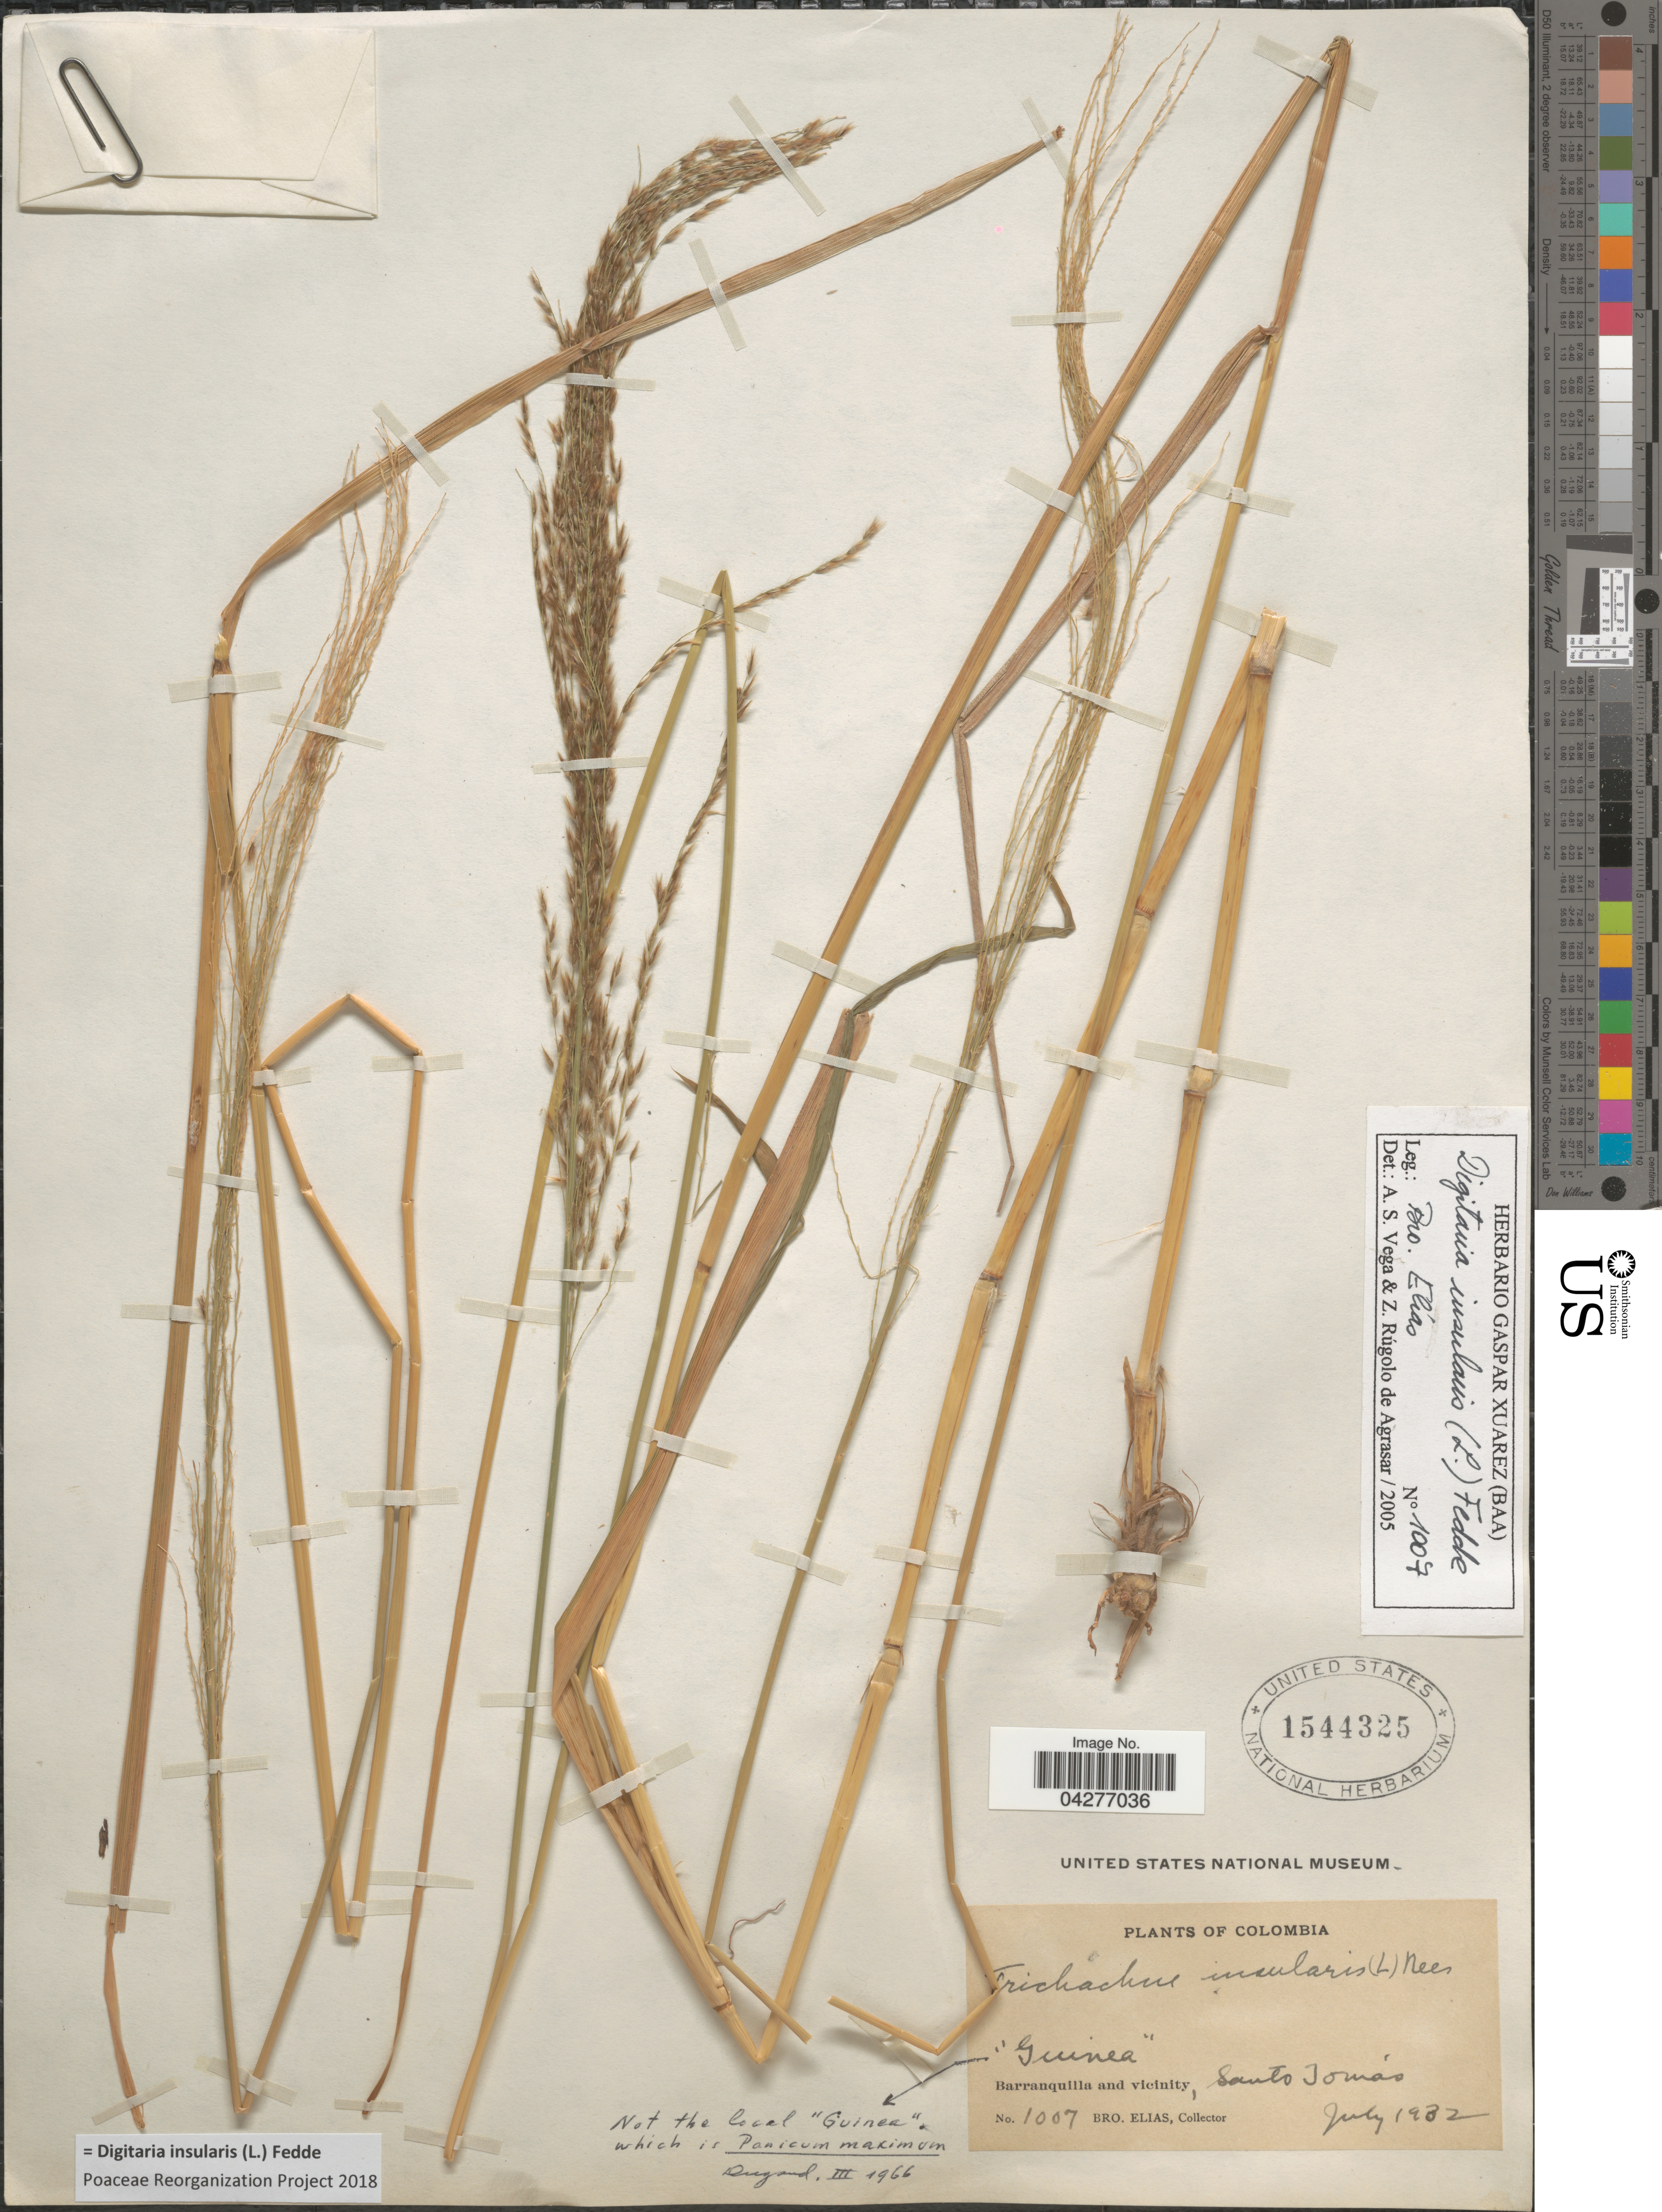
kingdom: Plantae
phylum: Tracheophyta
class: Liliopsida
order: Poales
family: Poaceae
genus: Digitaria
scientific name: Digitaria insularis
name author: (L.) Fedde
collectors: Bro. Elias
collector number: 1007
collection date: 1932-07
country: Colombia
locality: Barranquilla and vicinity, Santo Tomás.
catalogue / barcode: US 1544325